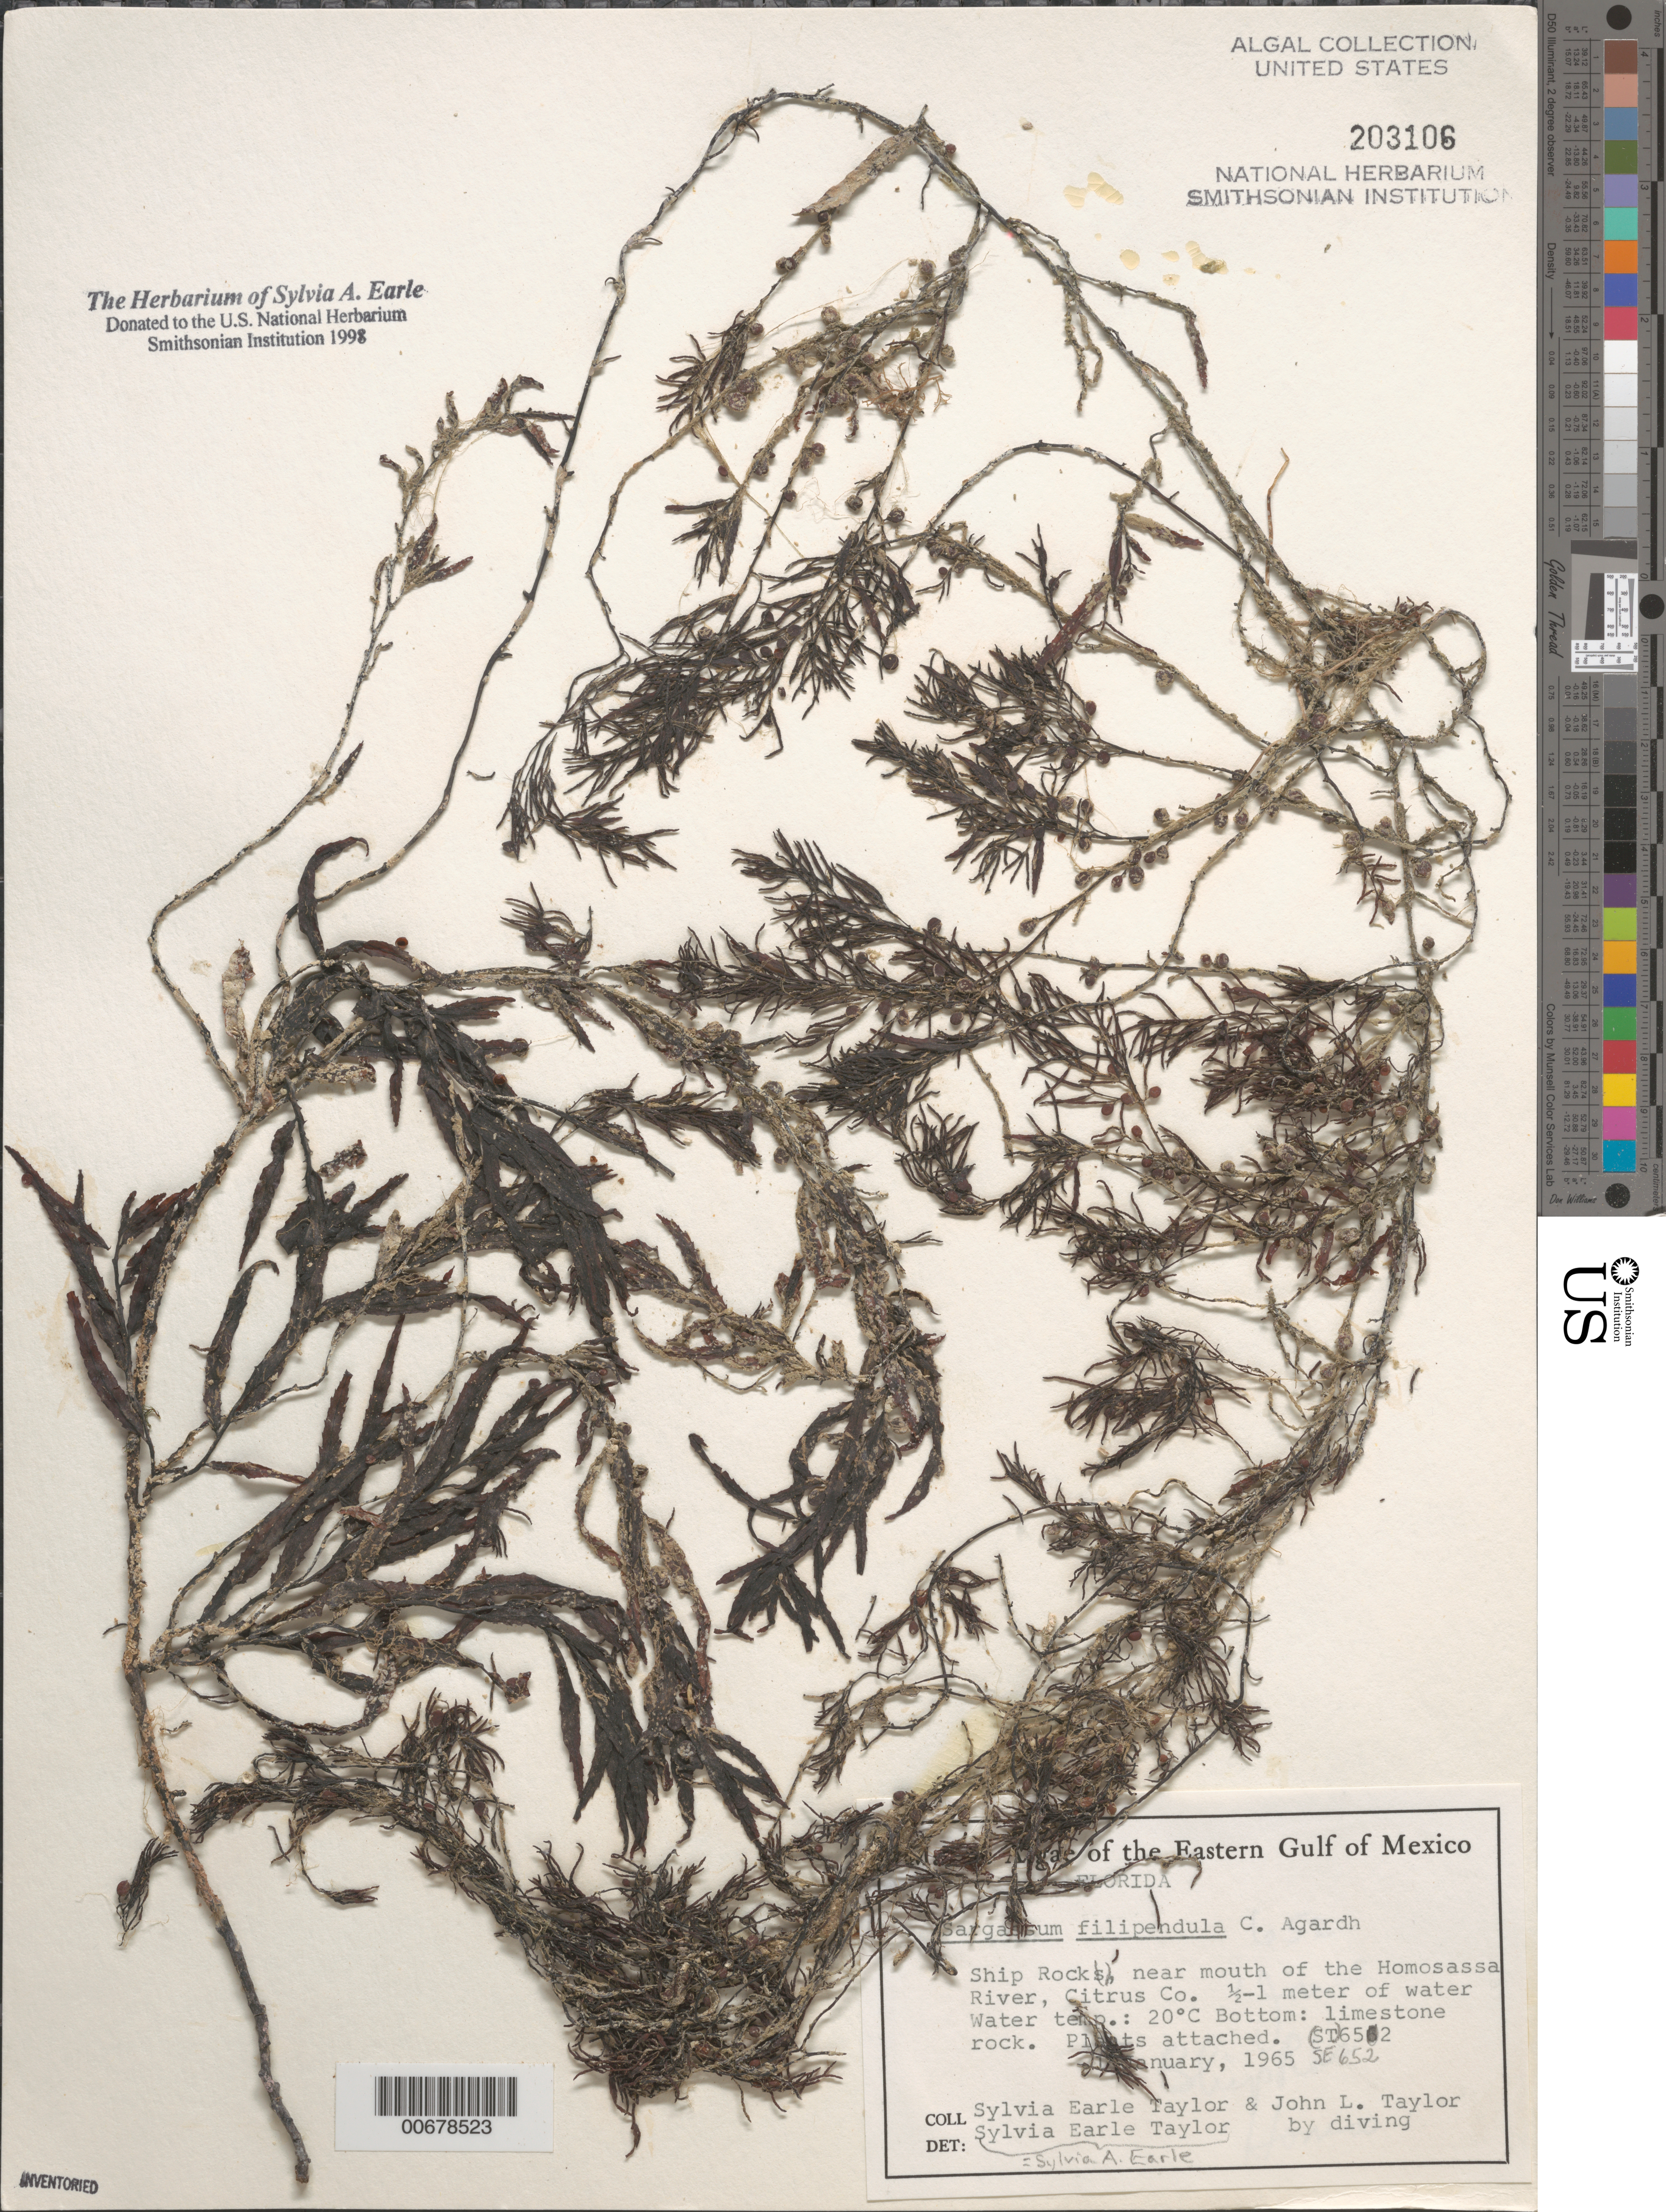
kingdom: Chromista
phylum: Ochrophyta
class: Phaeophyceae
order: Fucales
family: Sargassaceae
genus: Sargassum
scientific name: Sargassum filipendula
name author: C. Agardh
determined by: Earle, S. A.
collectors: S. A. Earle & J. L. Taylor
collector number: SE 652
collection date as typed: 01 Jan 1965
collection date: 1965-01-01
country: United States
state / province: Florida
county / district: Citrus County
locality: Homosassa River mouth near Ship Rock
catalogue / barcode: US 203106